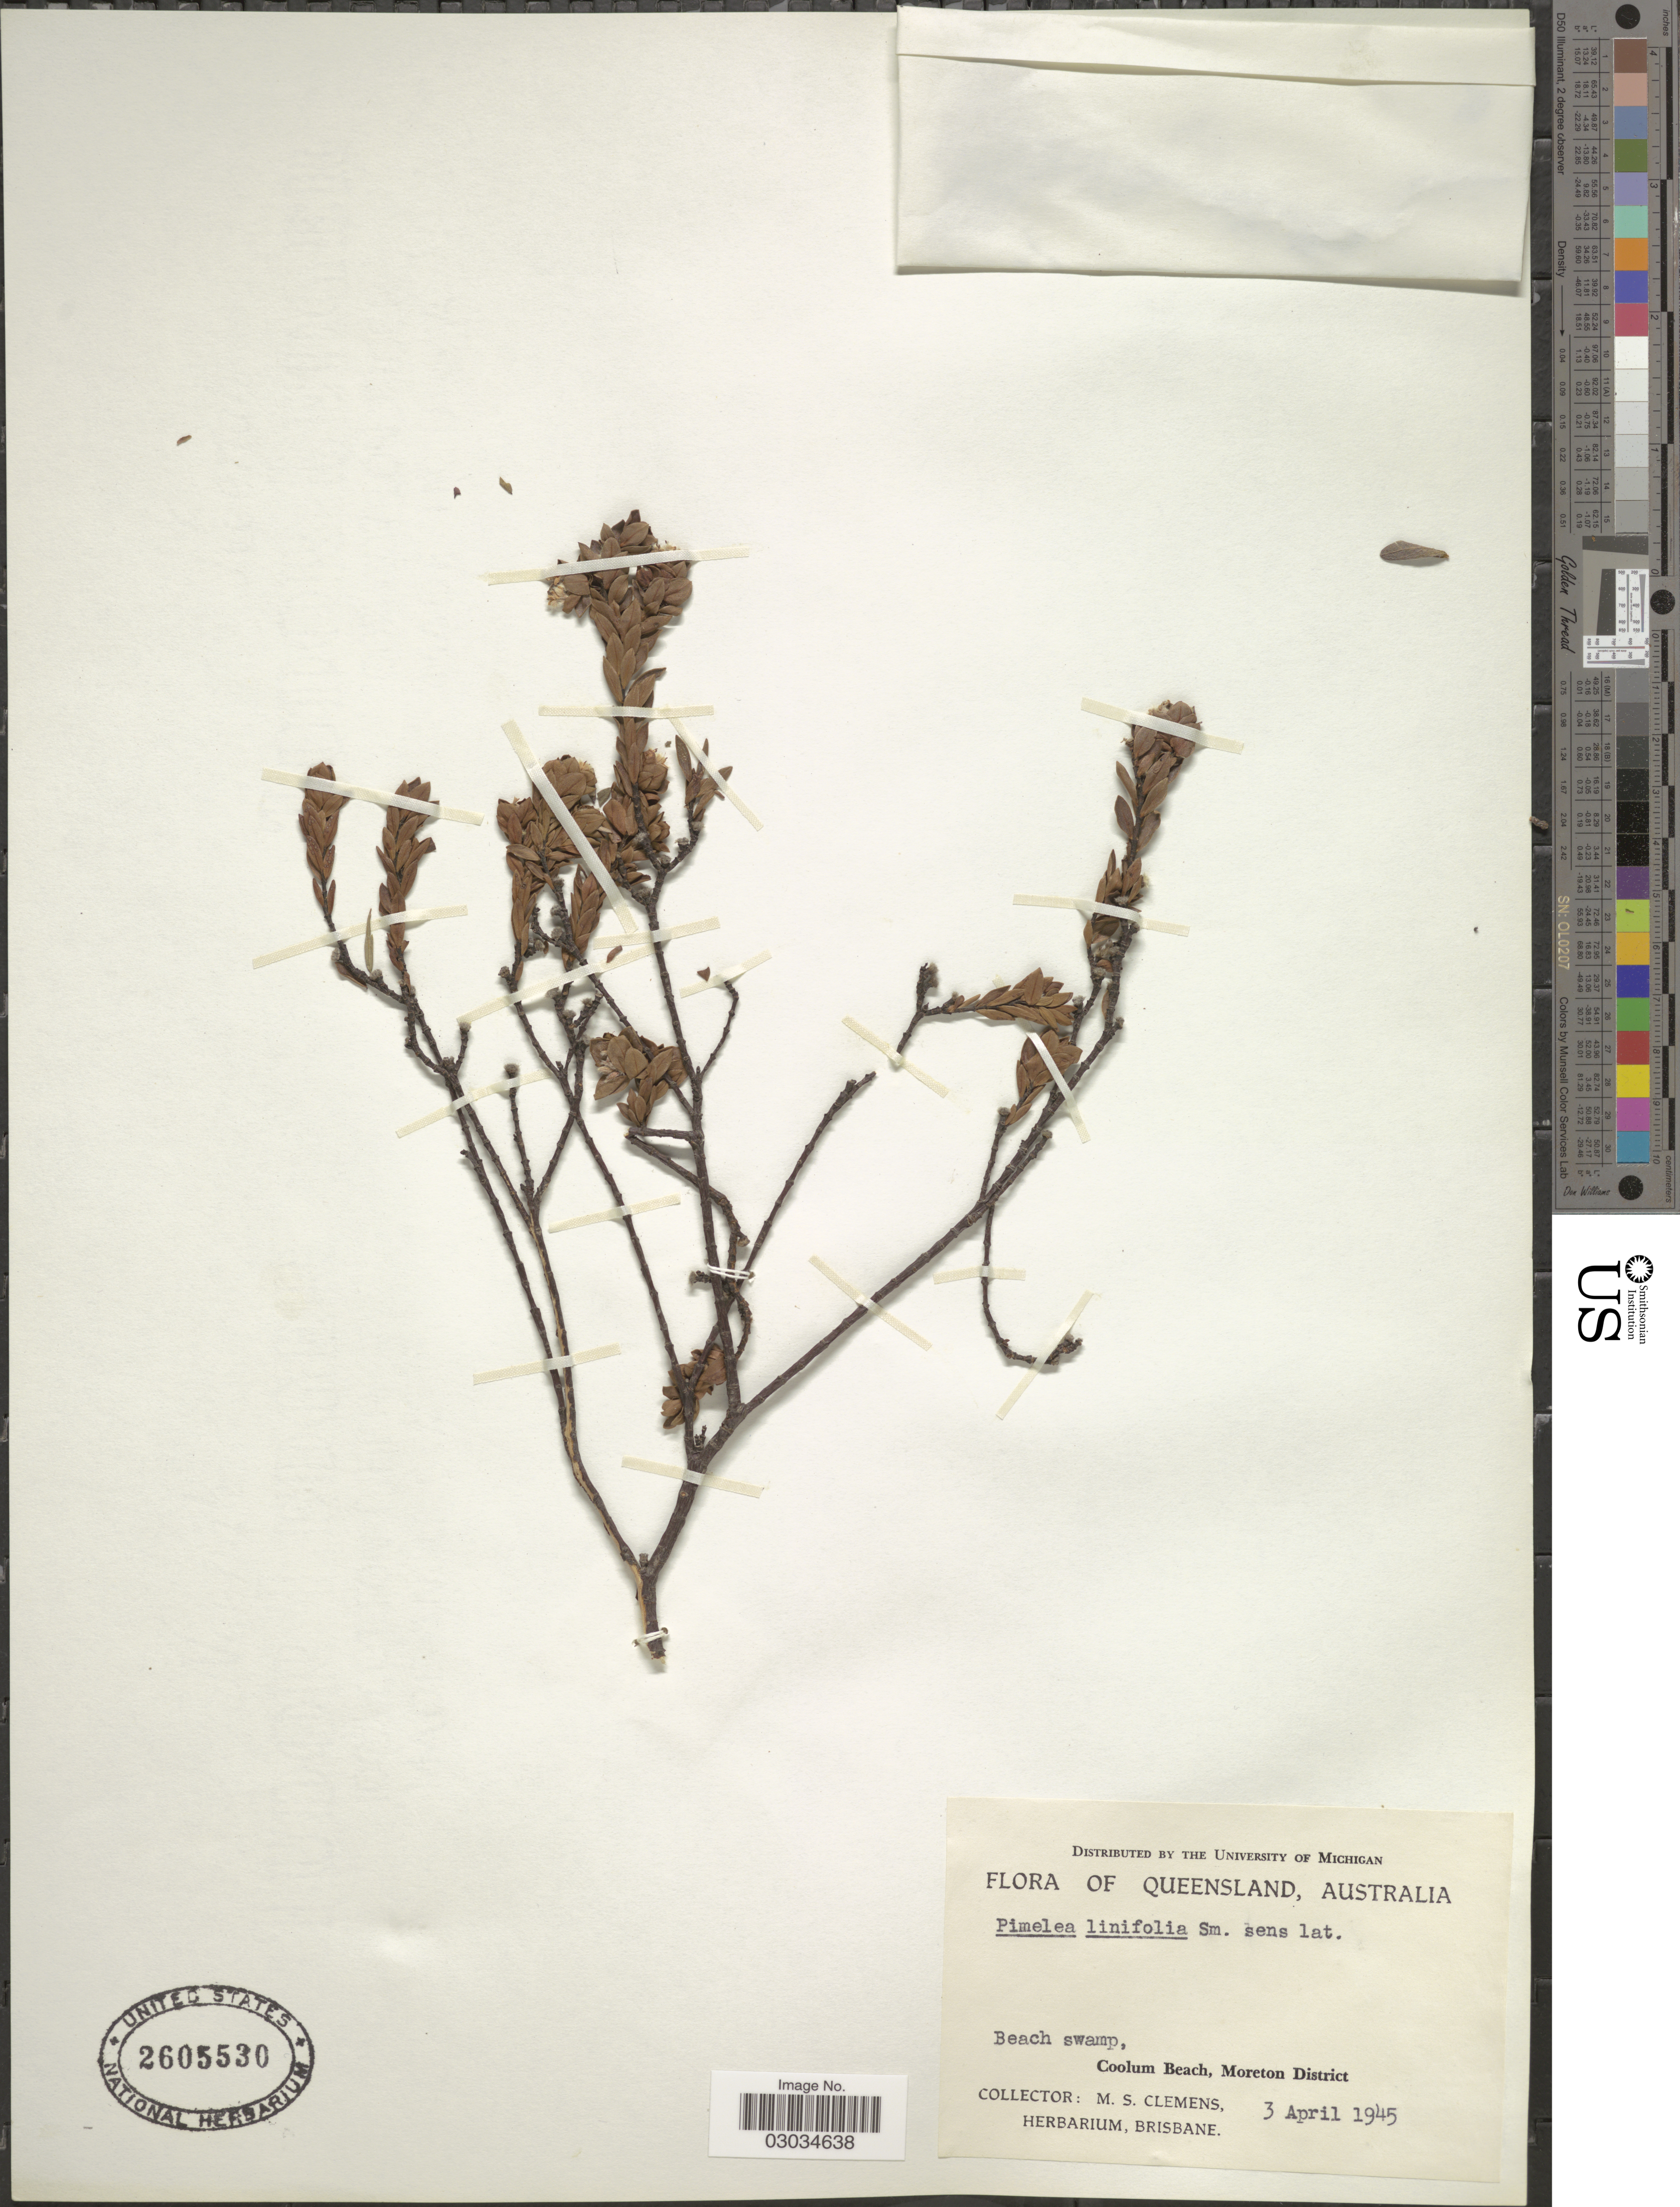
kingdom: Plantae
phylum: Tracheophyta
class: Magnoliopsida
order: Malvales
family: Thymelaeaceae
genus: Pimelea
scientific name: Pimelea linifolia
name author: Sm.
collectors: M. S. Clemens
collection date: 1945-04-03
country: Australia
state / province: Queensland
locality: Coolum Beach, Moreton District.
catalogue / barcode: US 2605530